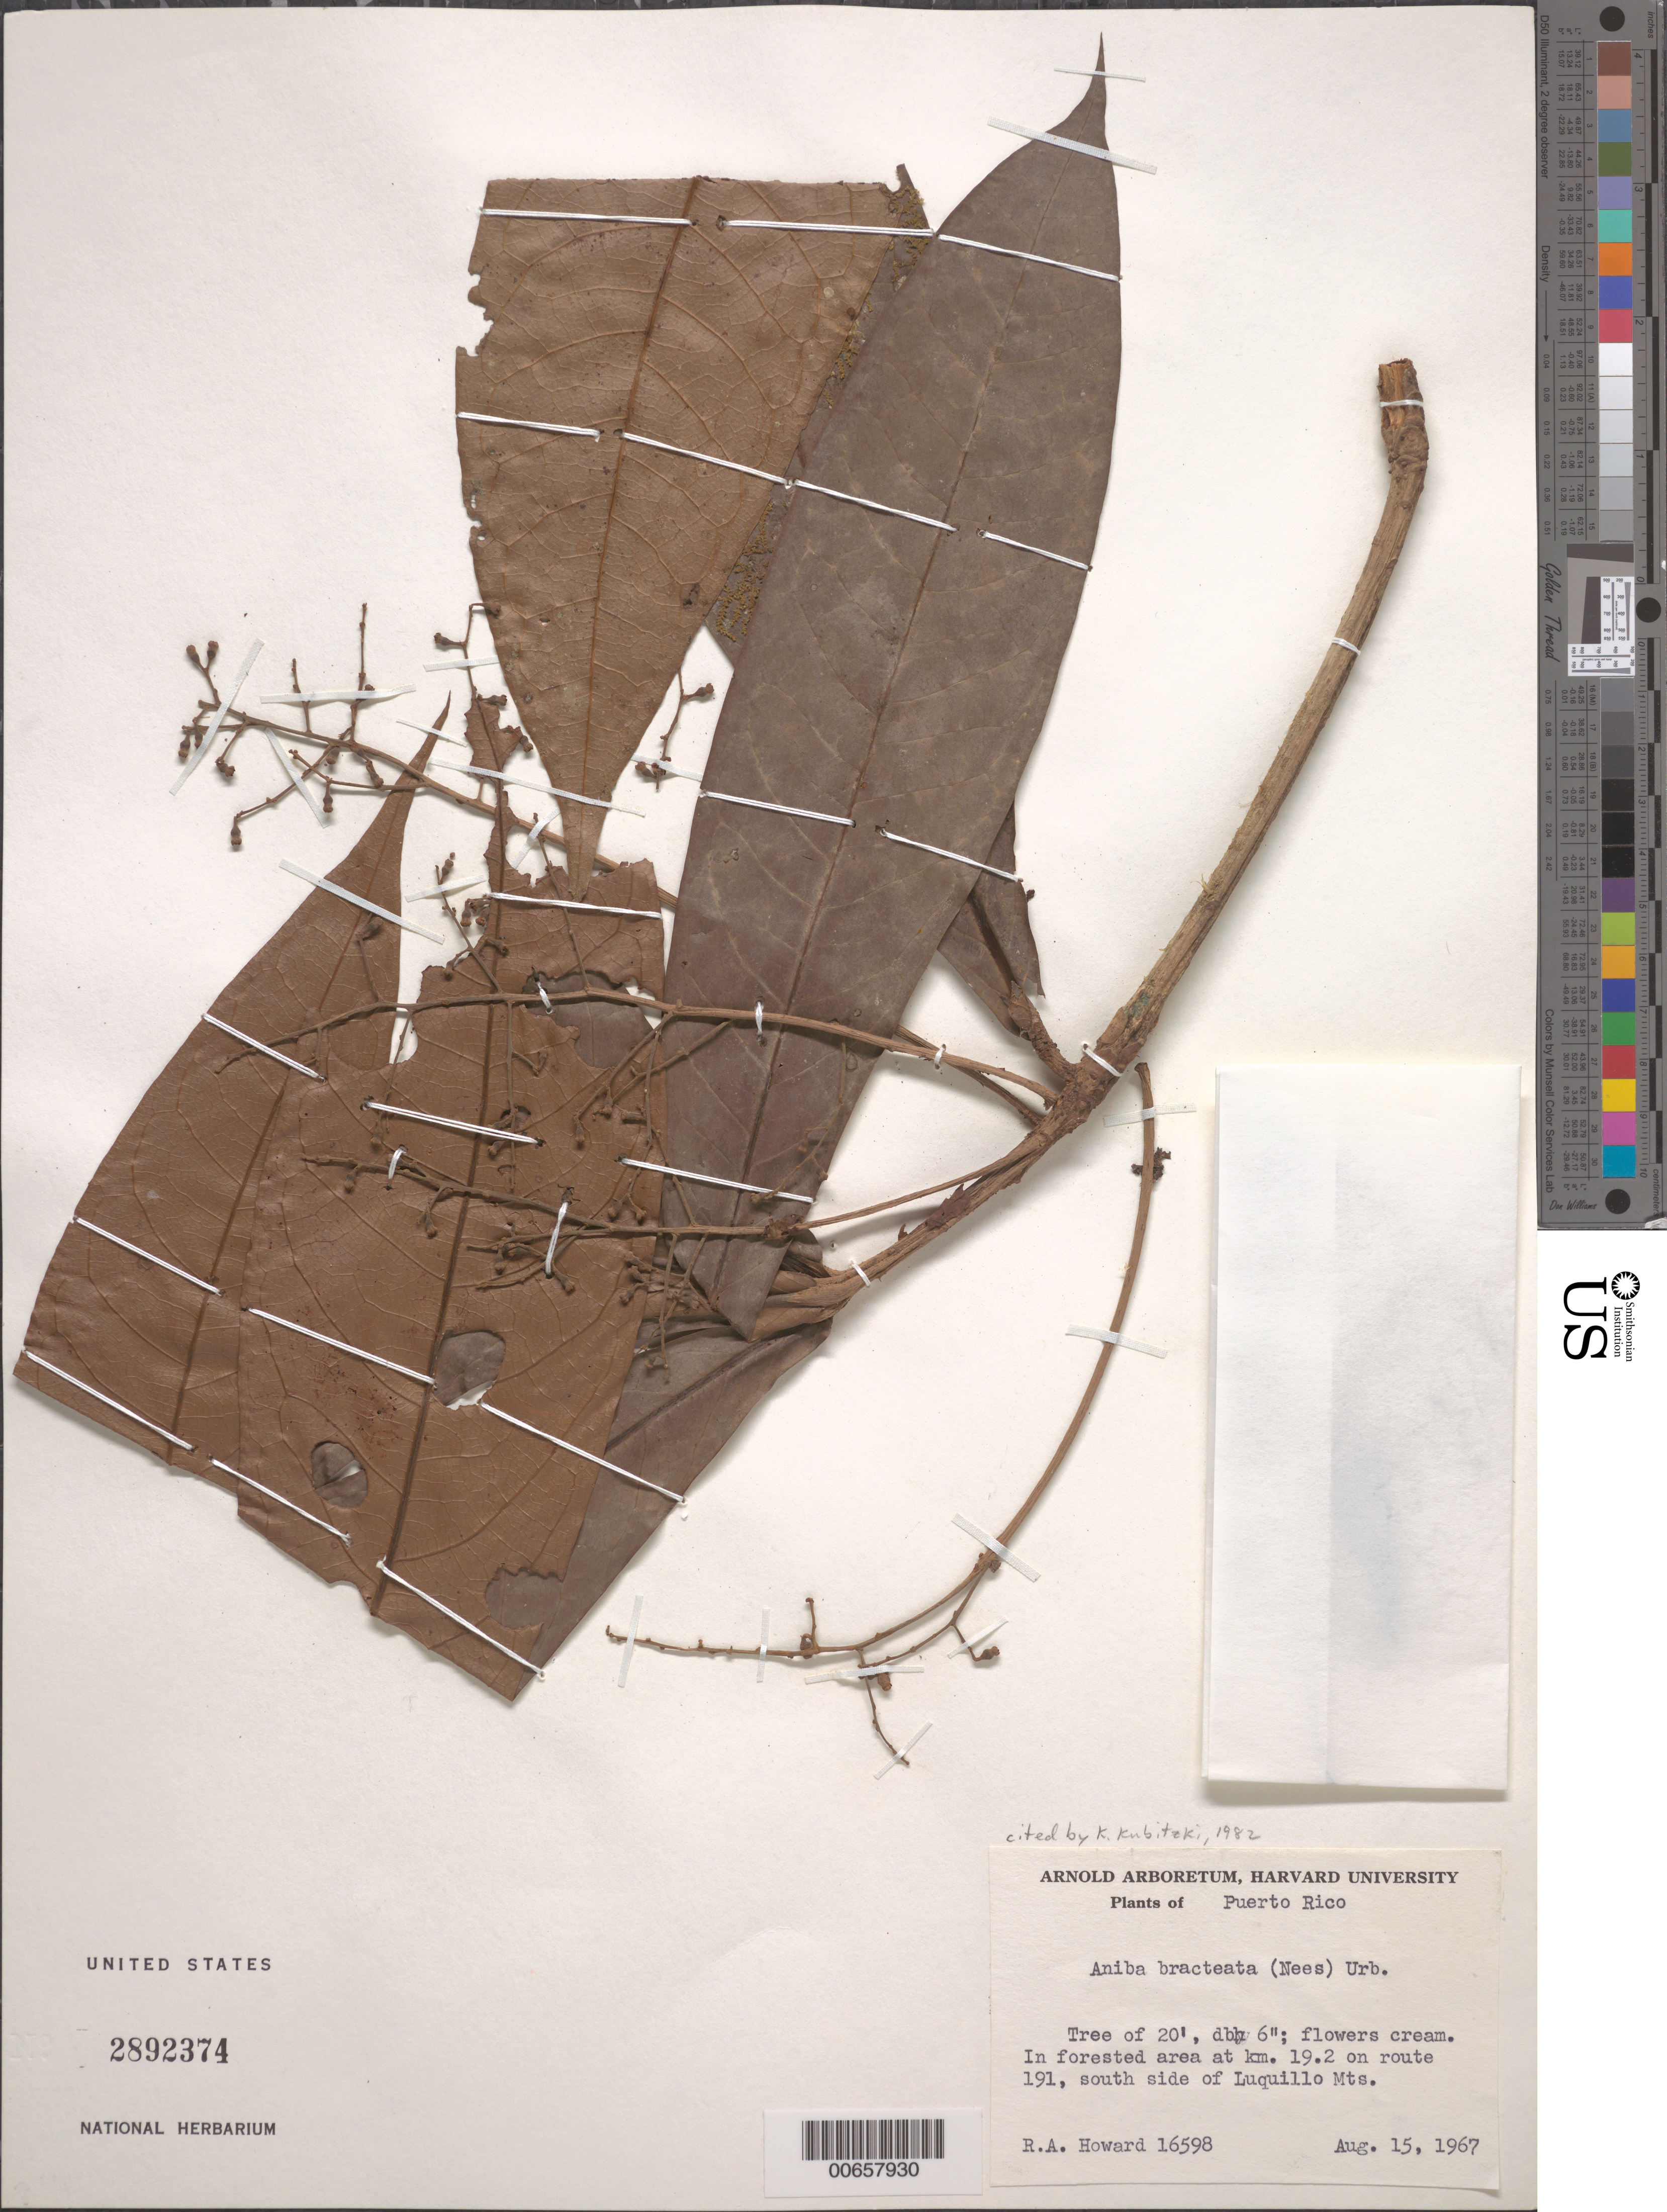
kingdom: Plantae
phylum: Tracheophyta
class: Magnoliopsida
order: Laurales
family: Lauraceae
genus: Aniba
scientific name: Aniba bracteata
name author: (Nees) Mez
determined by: Kubitzki, K.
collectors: R. A. Howard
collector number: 16598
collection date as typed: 15 Aug 1967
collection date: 1967-08-15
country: Puerto Rico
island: Greater Antilles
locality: Luquillo Mts., S side of; km 19.2 on route 191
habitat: In forested area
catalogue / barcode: US 2892374